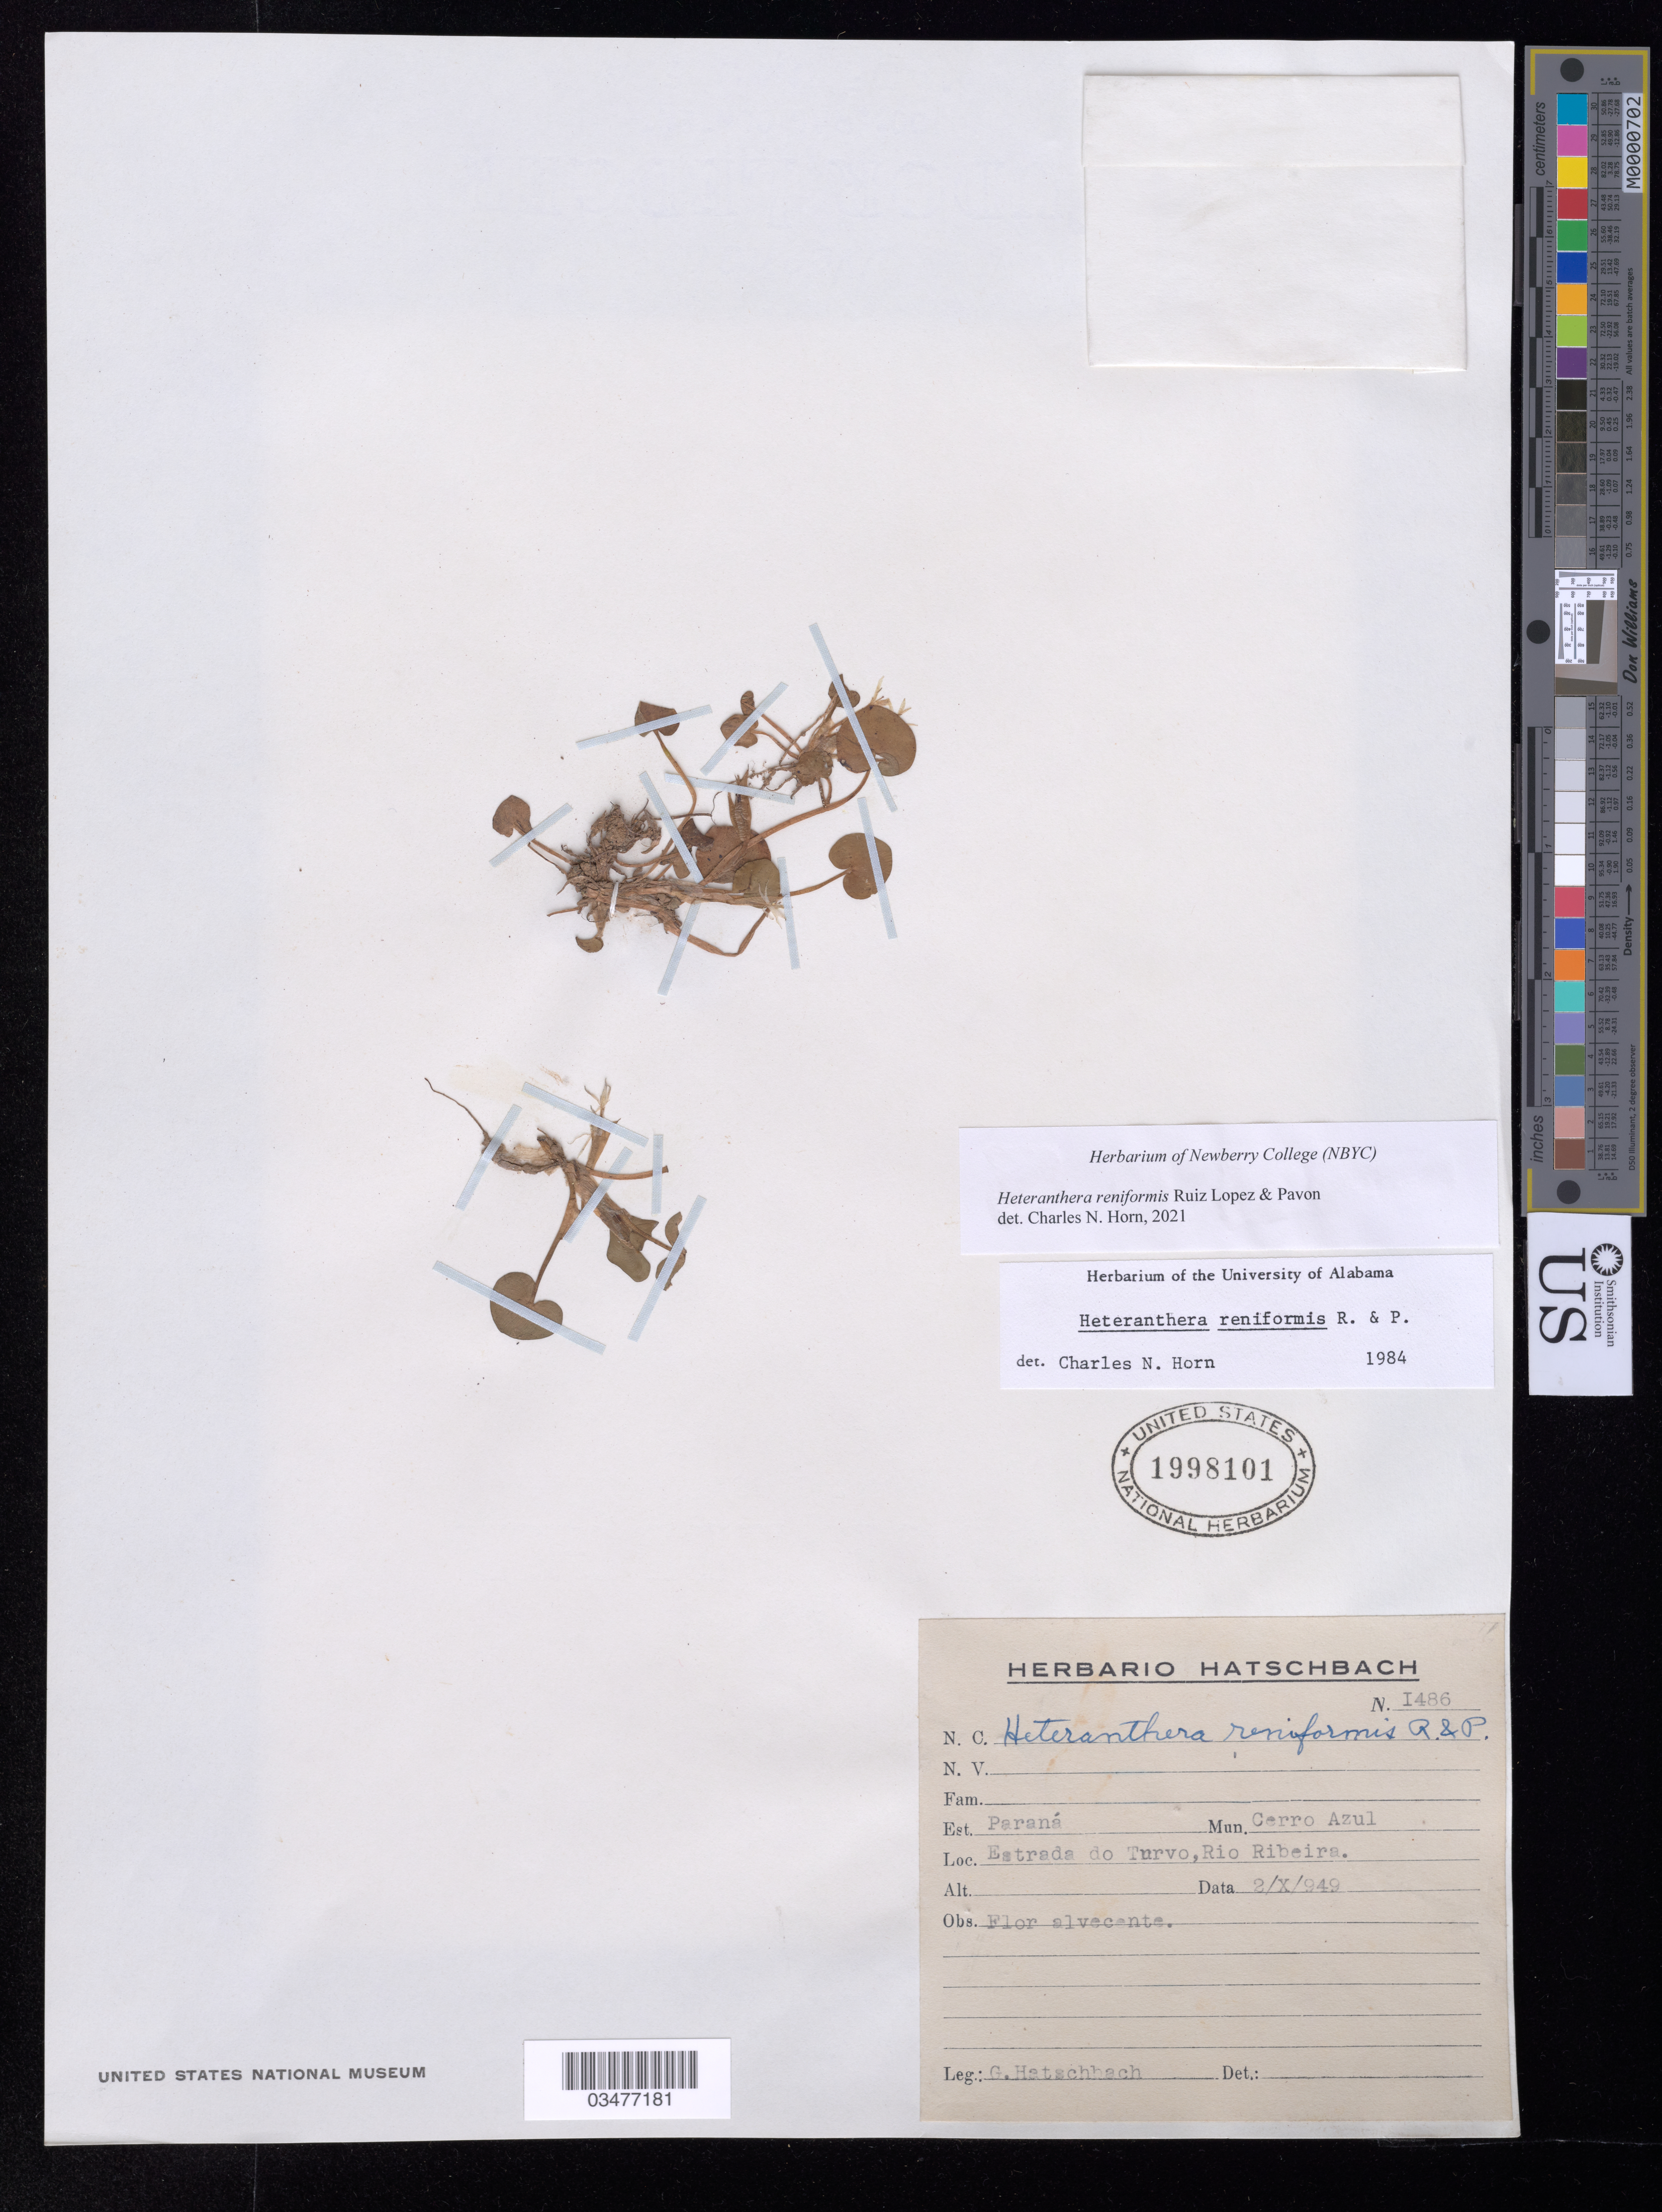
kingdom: Plantae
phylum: Tracheophyta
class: Liliopsida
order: Commelinales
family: Pontederiaceae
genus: Heteranthera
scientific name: Heteranthera reniformis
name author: Ruiz & Pav.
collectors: G. Hatschbach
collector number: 1486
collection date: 1949-10-02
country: Brazil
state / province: Paraná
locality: Mun. Cerro Azul. Estrada do Turvo, Rio Ribeira.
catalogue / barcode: US 1998101